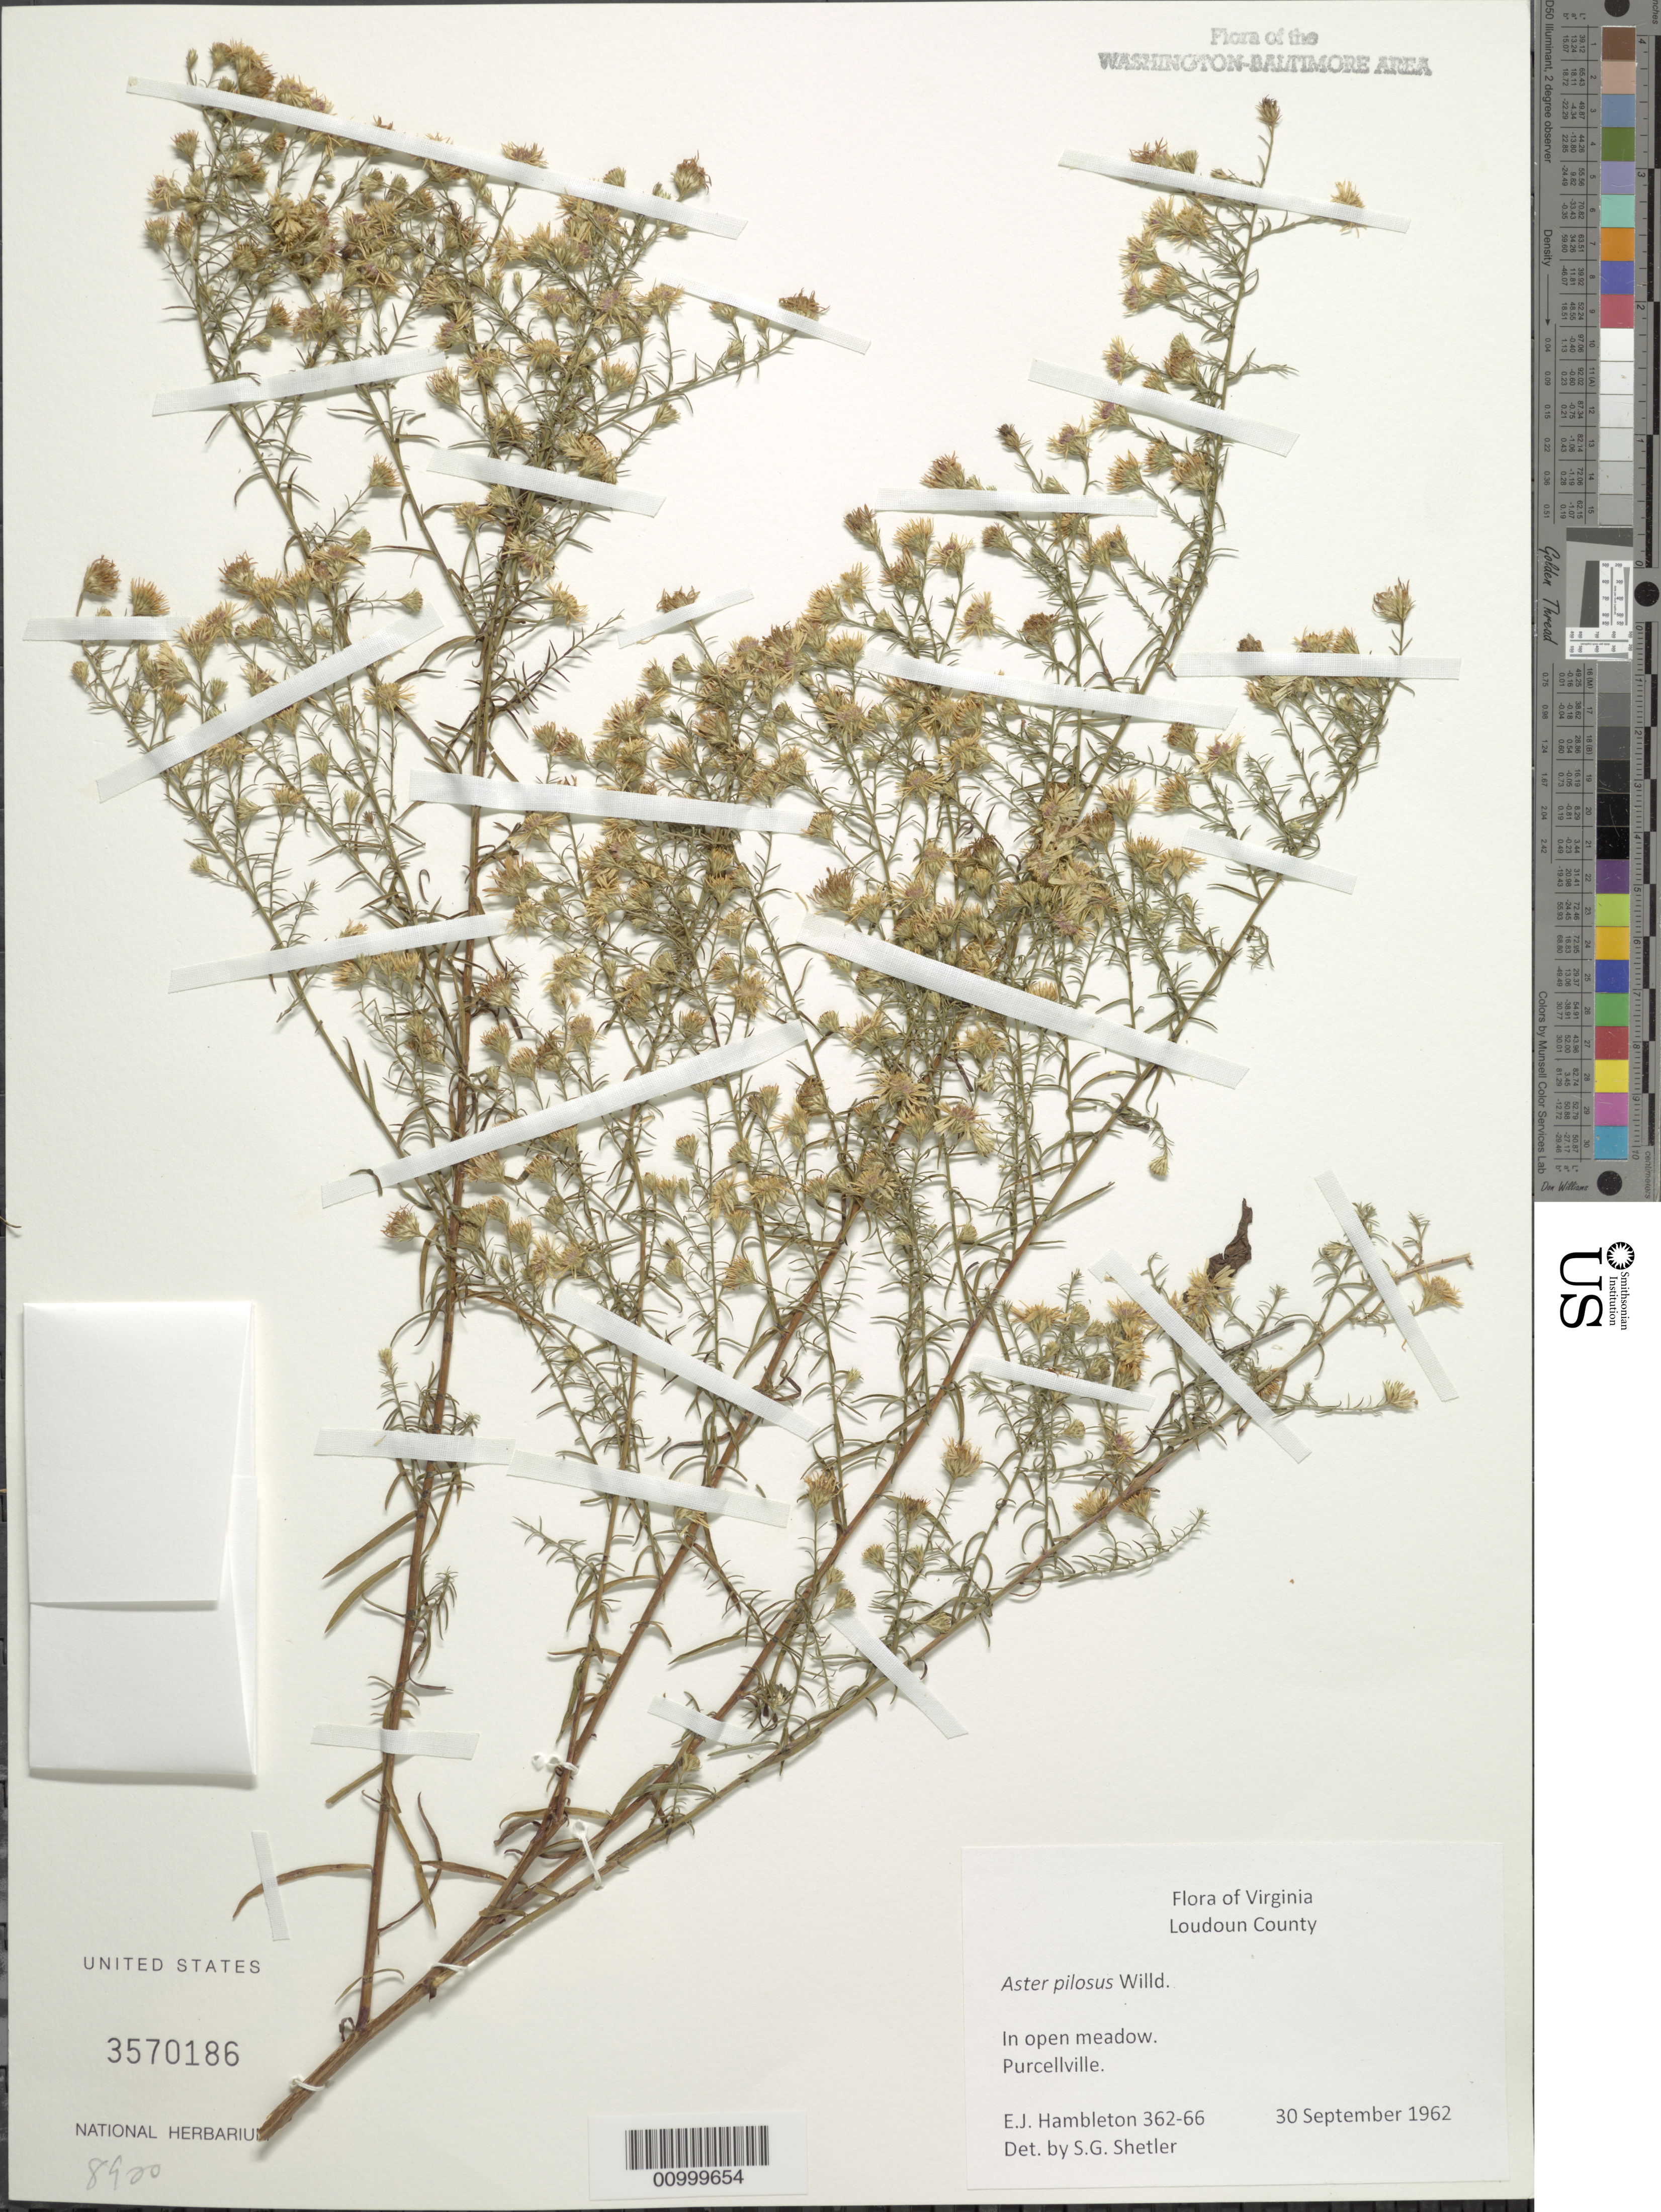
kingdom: Plantae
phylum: Tracheophyta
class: Magnoliopsida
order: Asterales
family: Asteraceae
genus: Symphyotrichum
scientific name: Symphyotrichum pilosum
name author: (Willd.) G.L. Nesom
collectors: E. Hambleton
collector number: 362-66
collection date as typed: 30 September 1962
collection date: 1962-09-30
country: United States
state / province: Virginia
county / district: Loudoun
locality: Purcellville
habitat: In open meadow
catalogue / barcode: US 3570186